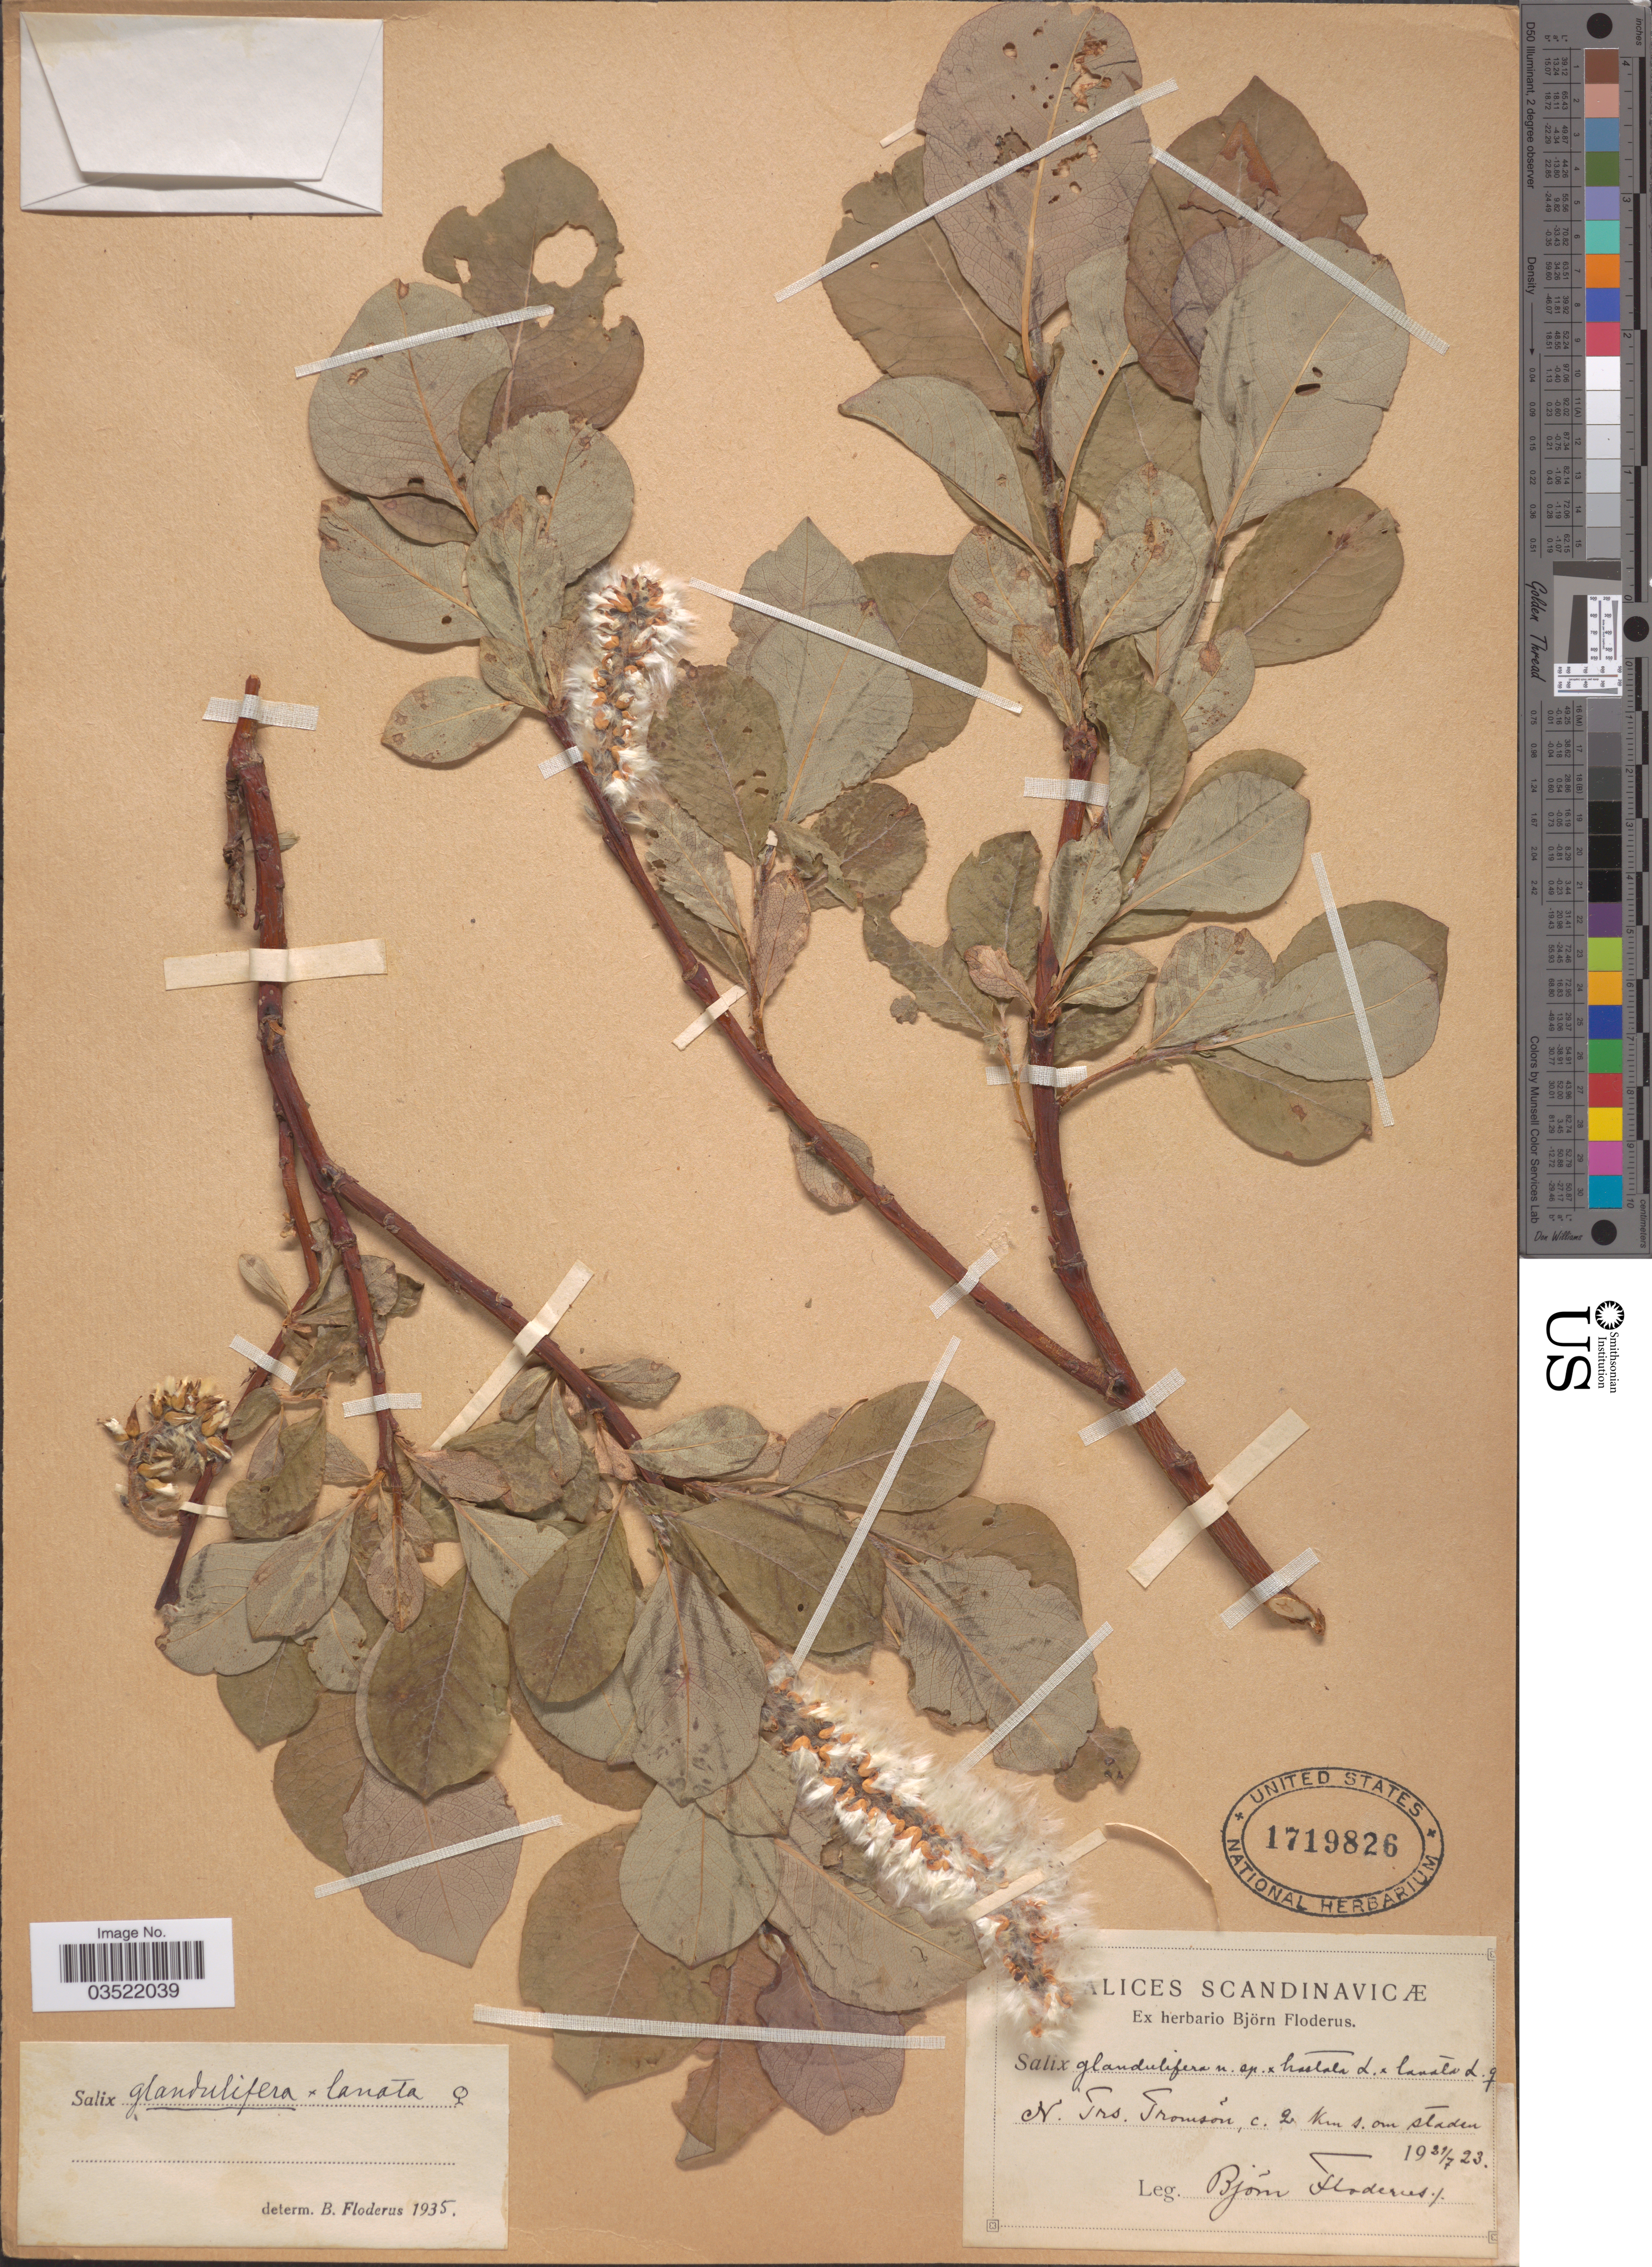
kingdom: Plantae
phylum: Tracheophyta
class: Magnoliopsida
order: Malpighiales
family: Salicaceae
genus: Salix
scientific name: Salix glandulifera x S. lanata L.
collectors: B. G. O. Floderus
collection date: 1923-07-31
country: Norway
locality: Scandinavicæ. N. Trs. Tromsõn, c. 2 Km s. om staden.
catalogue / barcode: US 1719826